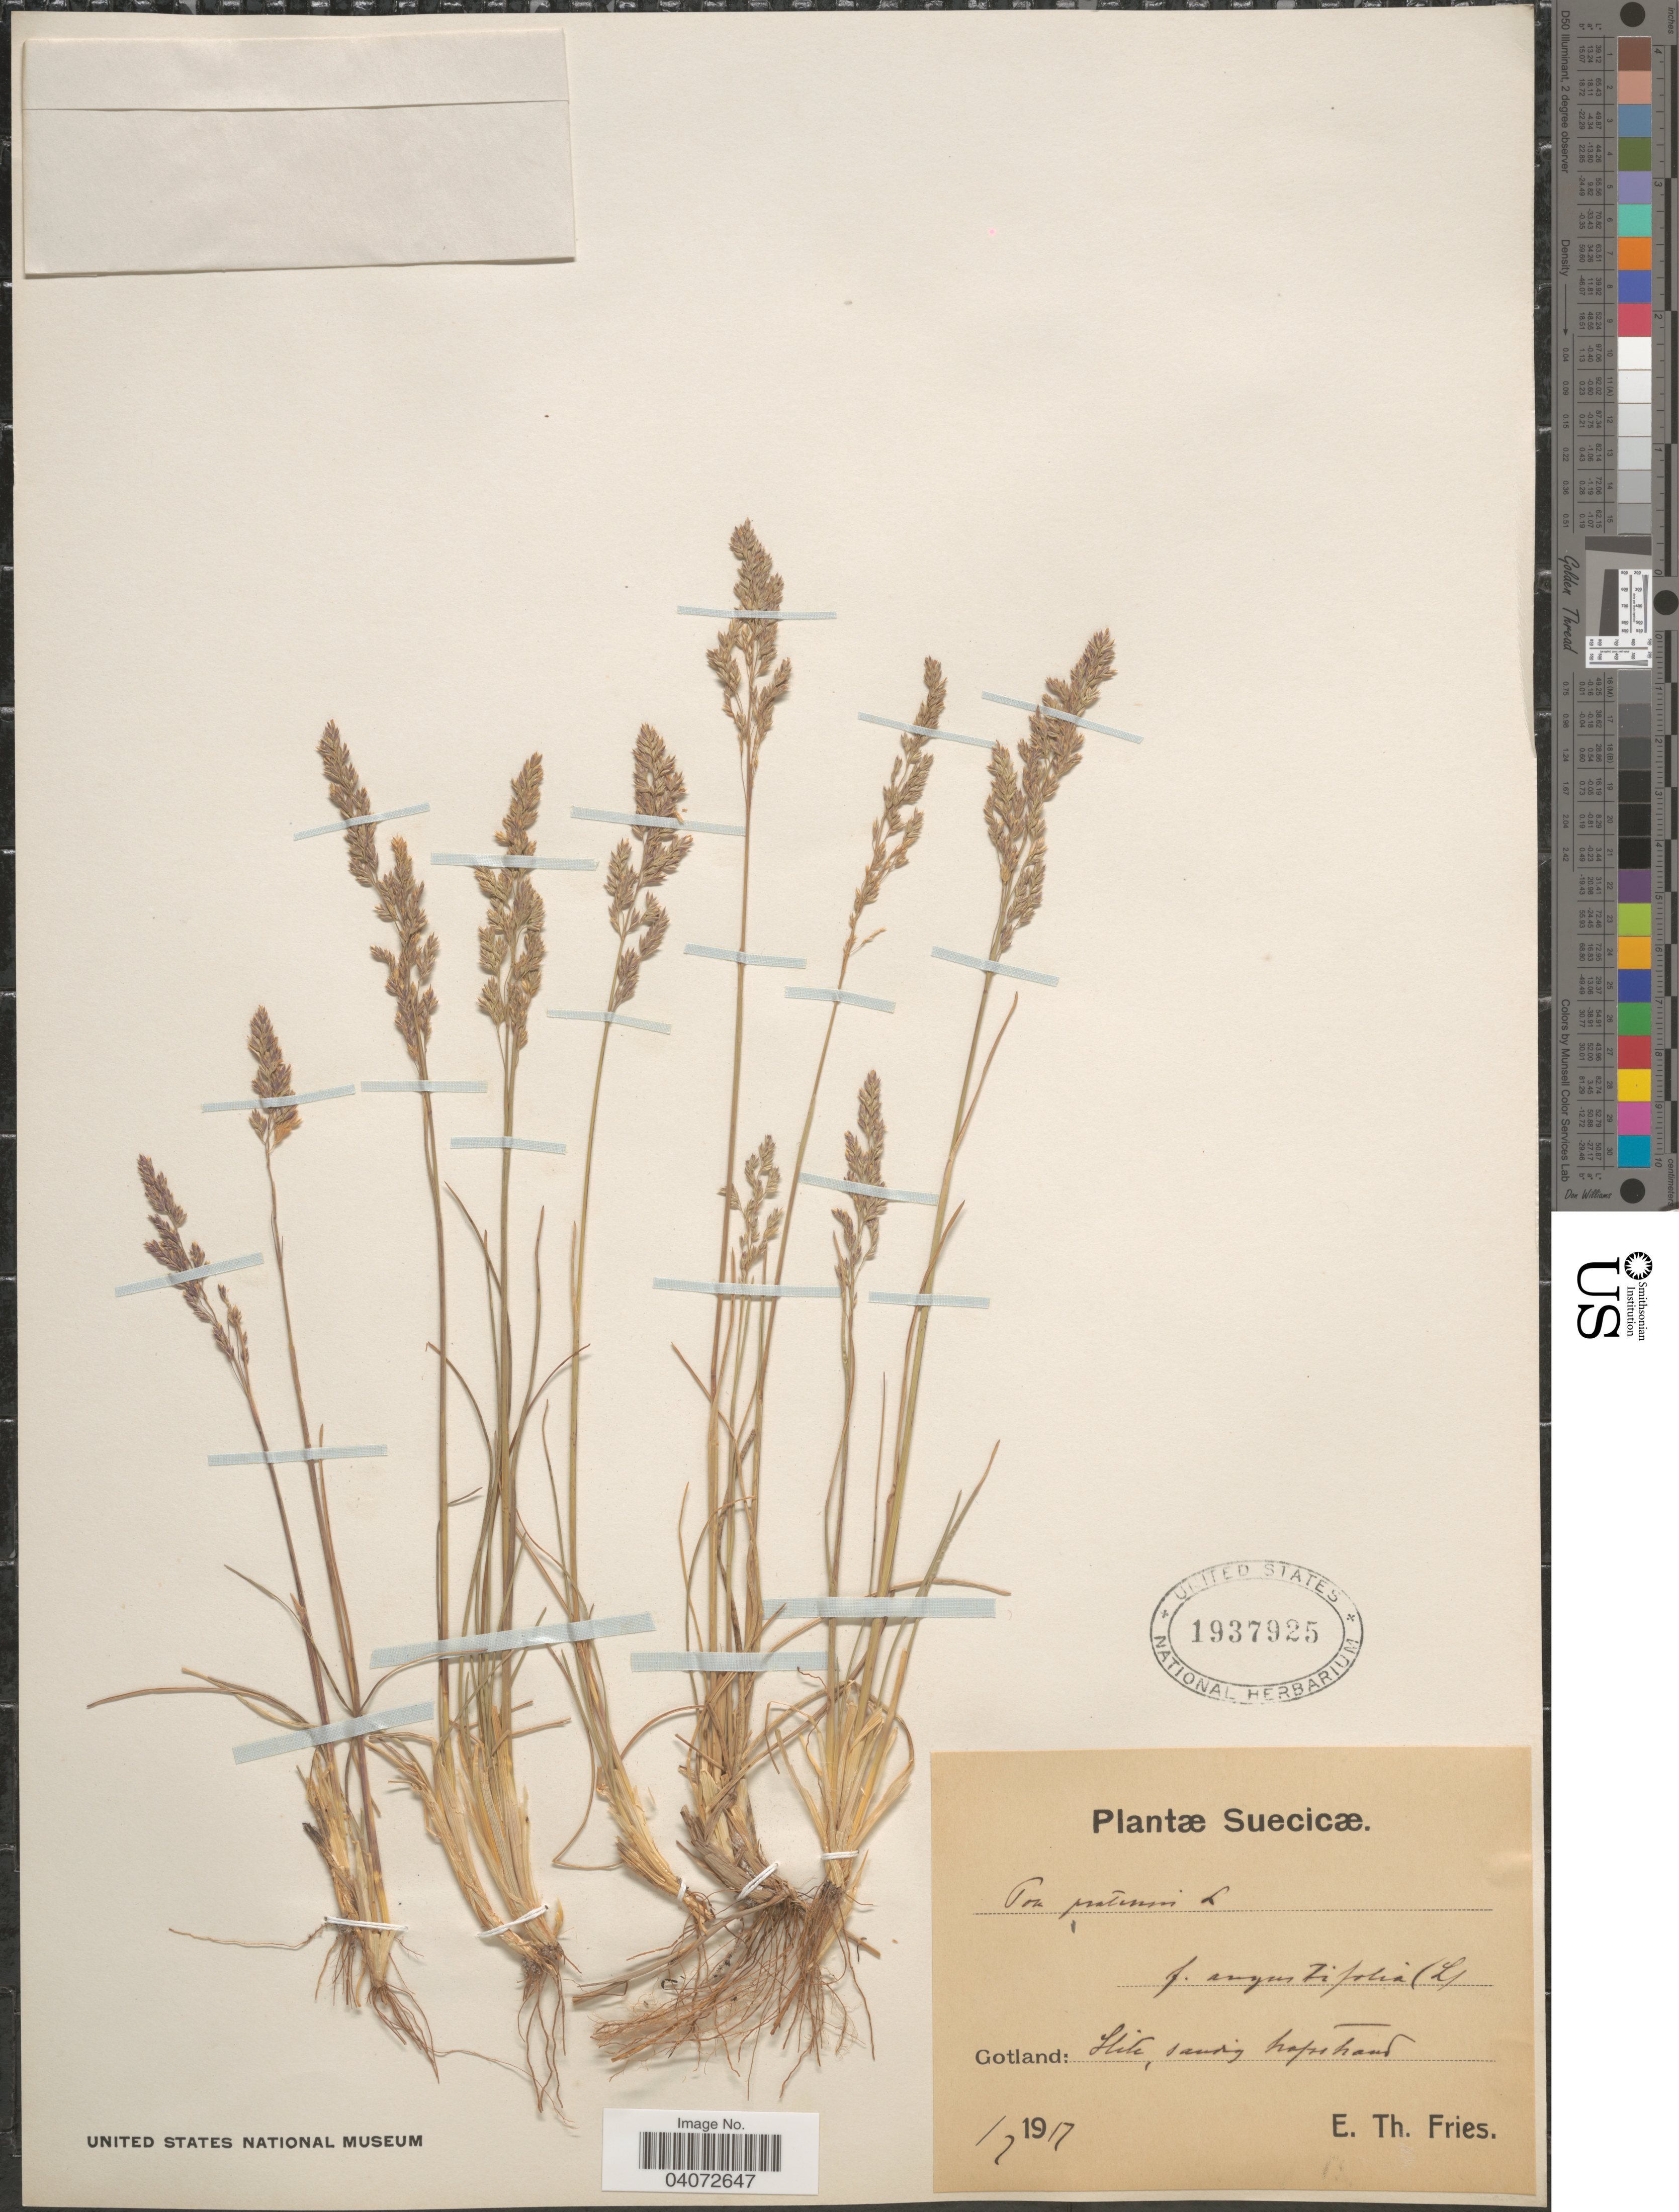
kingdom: Plantae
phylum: Tracheophyta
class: Liliopsida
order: Poales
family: Poaceae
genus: Poa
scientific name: Poa pratensis subsp. angustifolia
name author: (L.) Lej.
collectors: E. Fries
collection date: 1917-07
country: Sweden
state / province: Gotland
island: Gotland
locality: Suecicæ. Hulu, sandig hallestrand.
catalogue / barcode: US 1937925